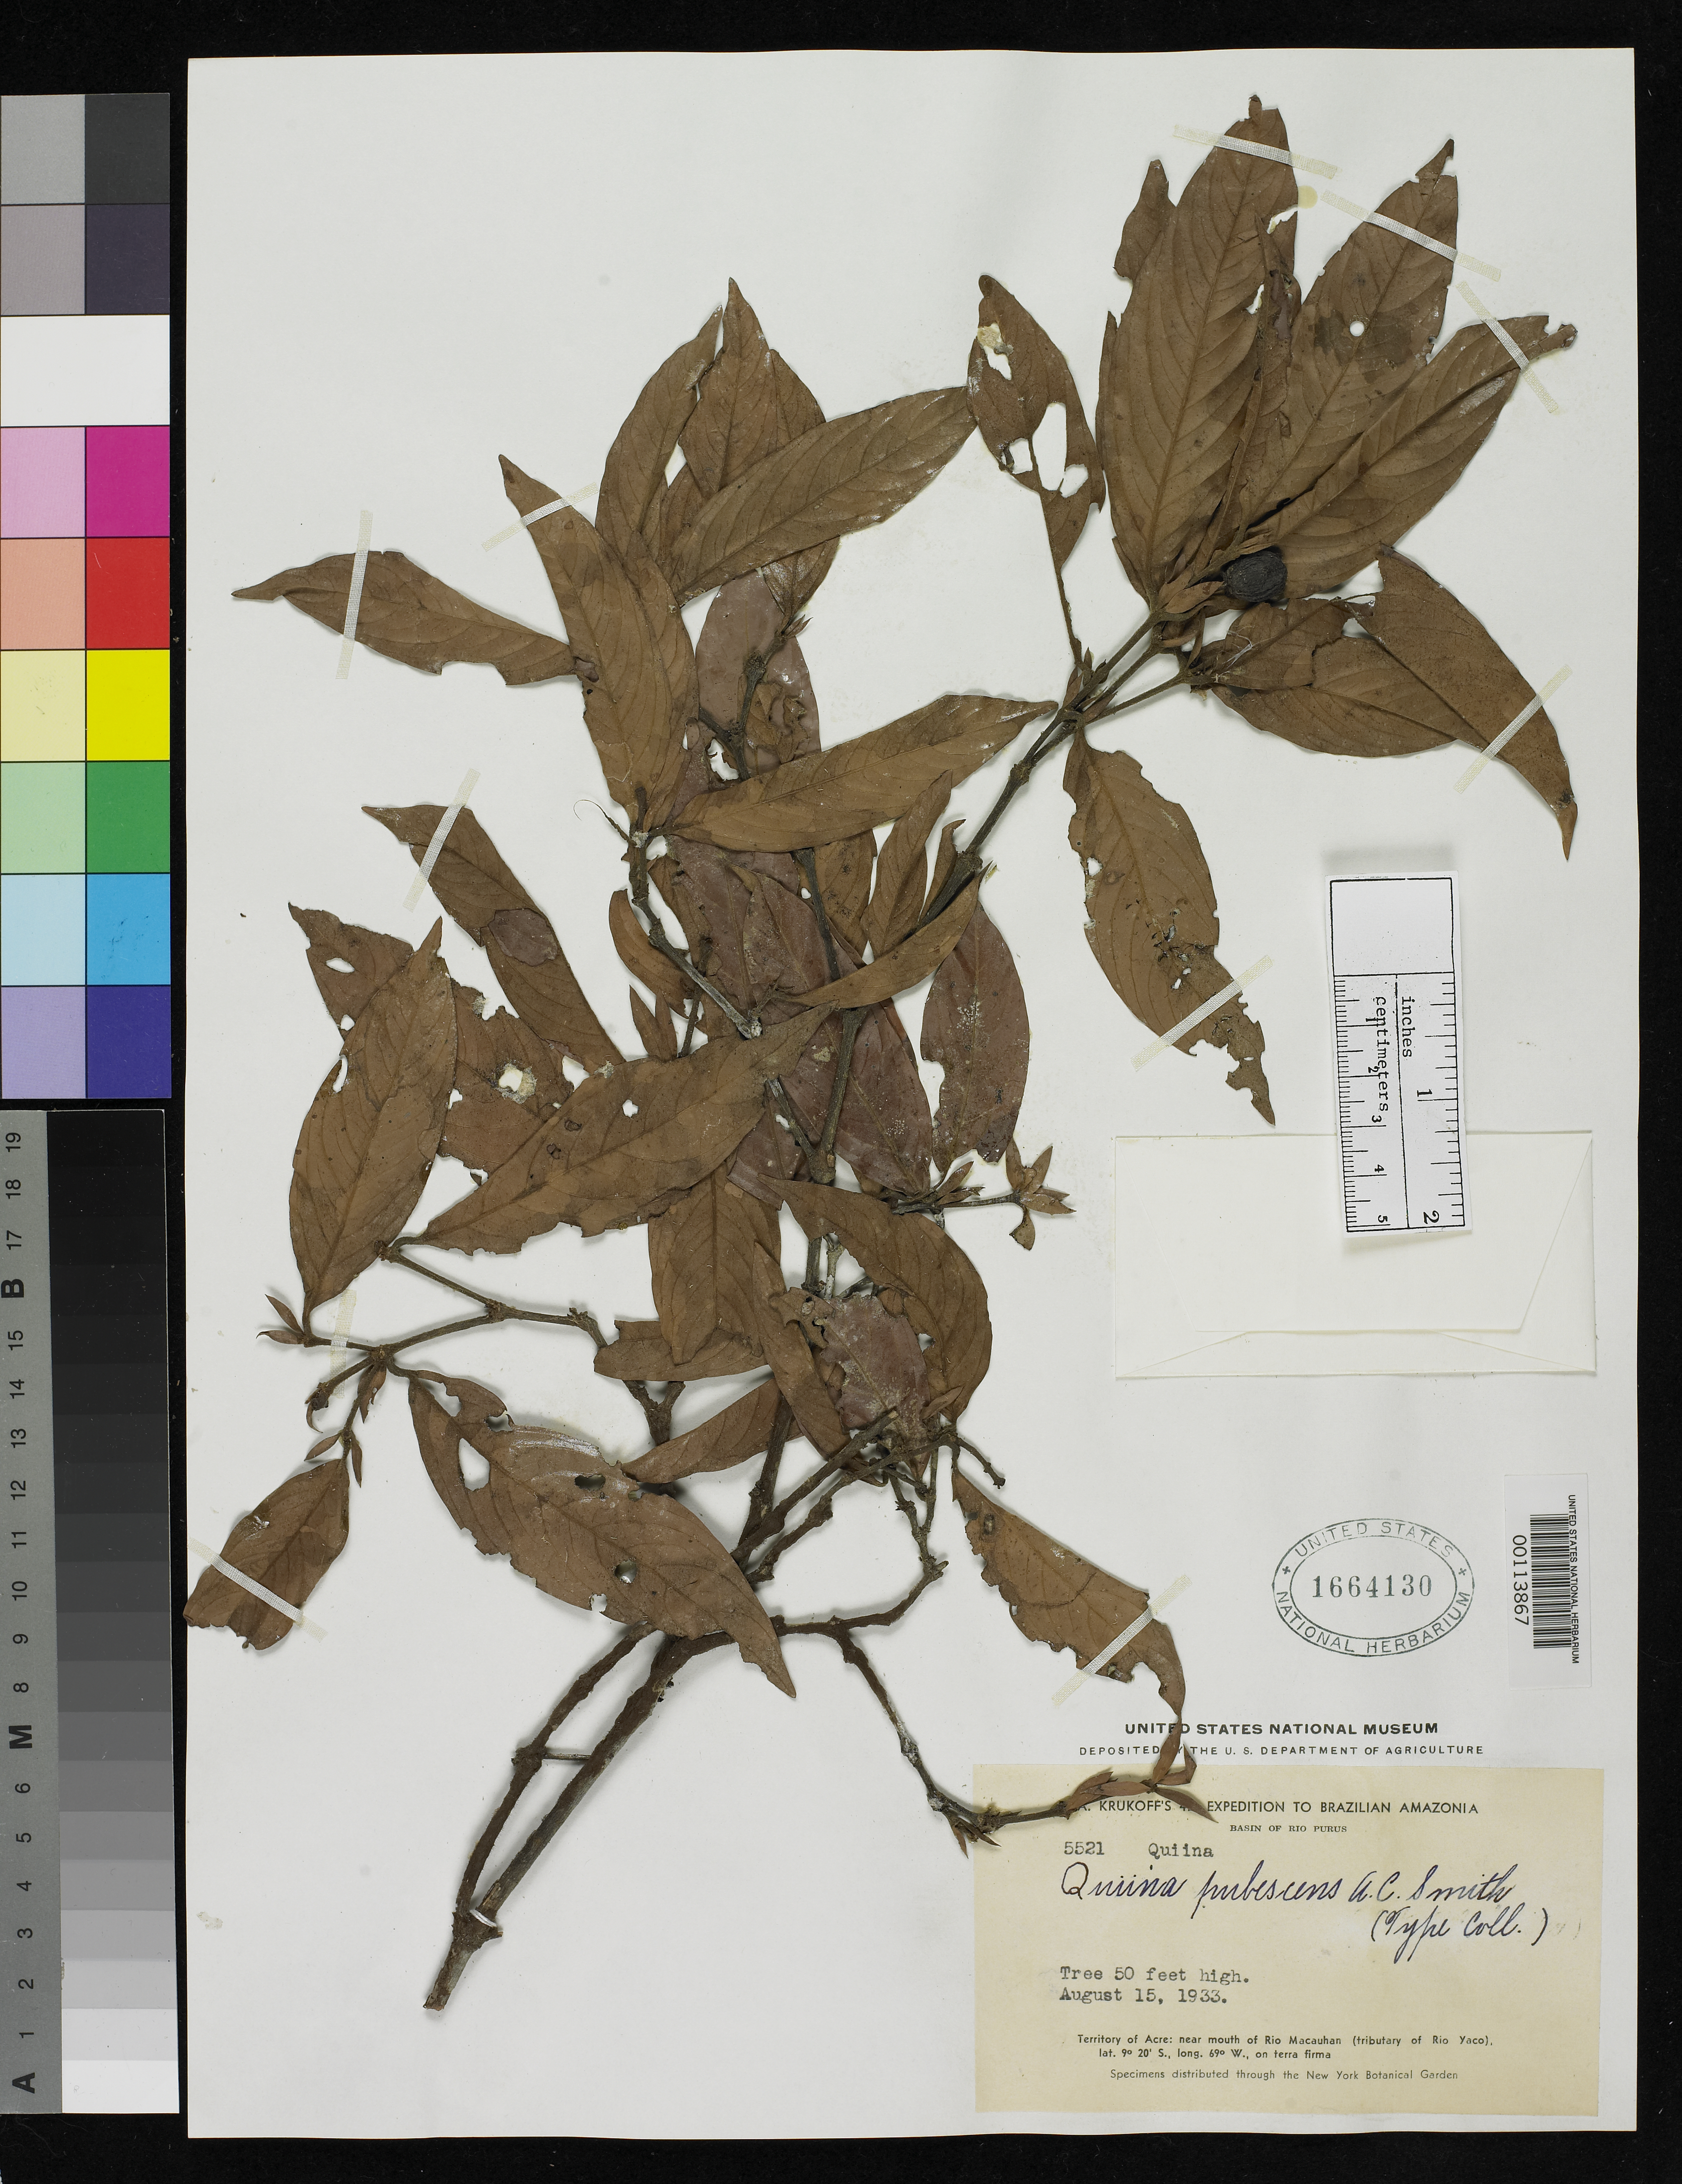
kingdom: Plantae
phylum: Tracheophyta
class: Magnoliopsida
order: Malpighiales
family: Quiinaceae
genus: Quiina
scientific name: Quiina pubescens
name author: A.C. Sm.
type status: Isotype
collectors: B. A. Krukoff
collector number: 5521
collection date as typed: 15 Aug 1933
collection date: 1933-08-15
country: Brazil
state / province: Acre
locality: Near mouth of Rio Macauhan, basin of Rio Purus.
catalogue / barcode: US 1664130